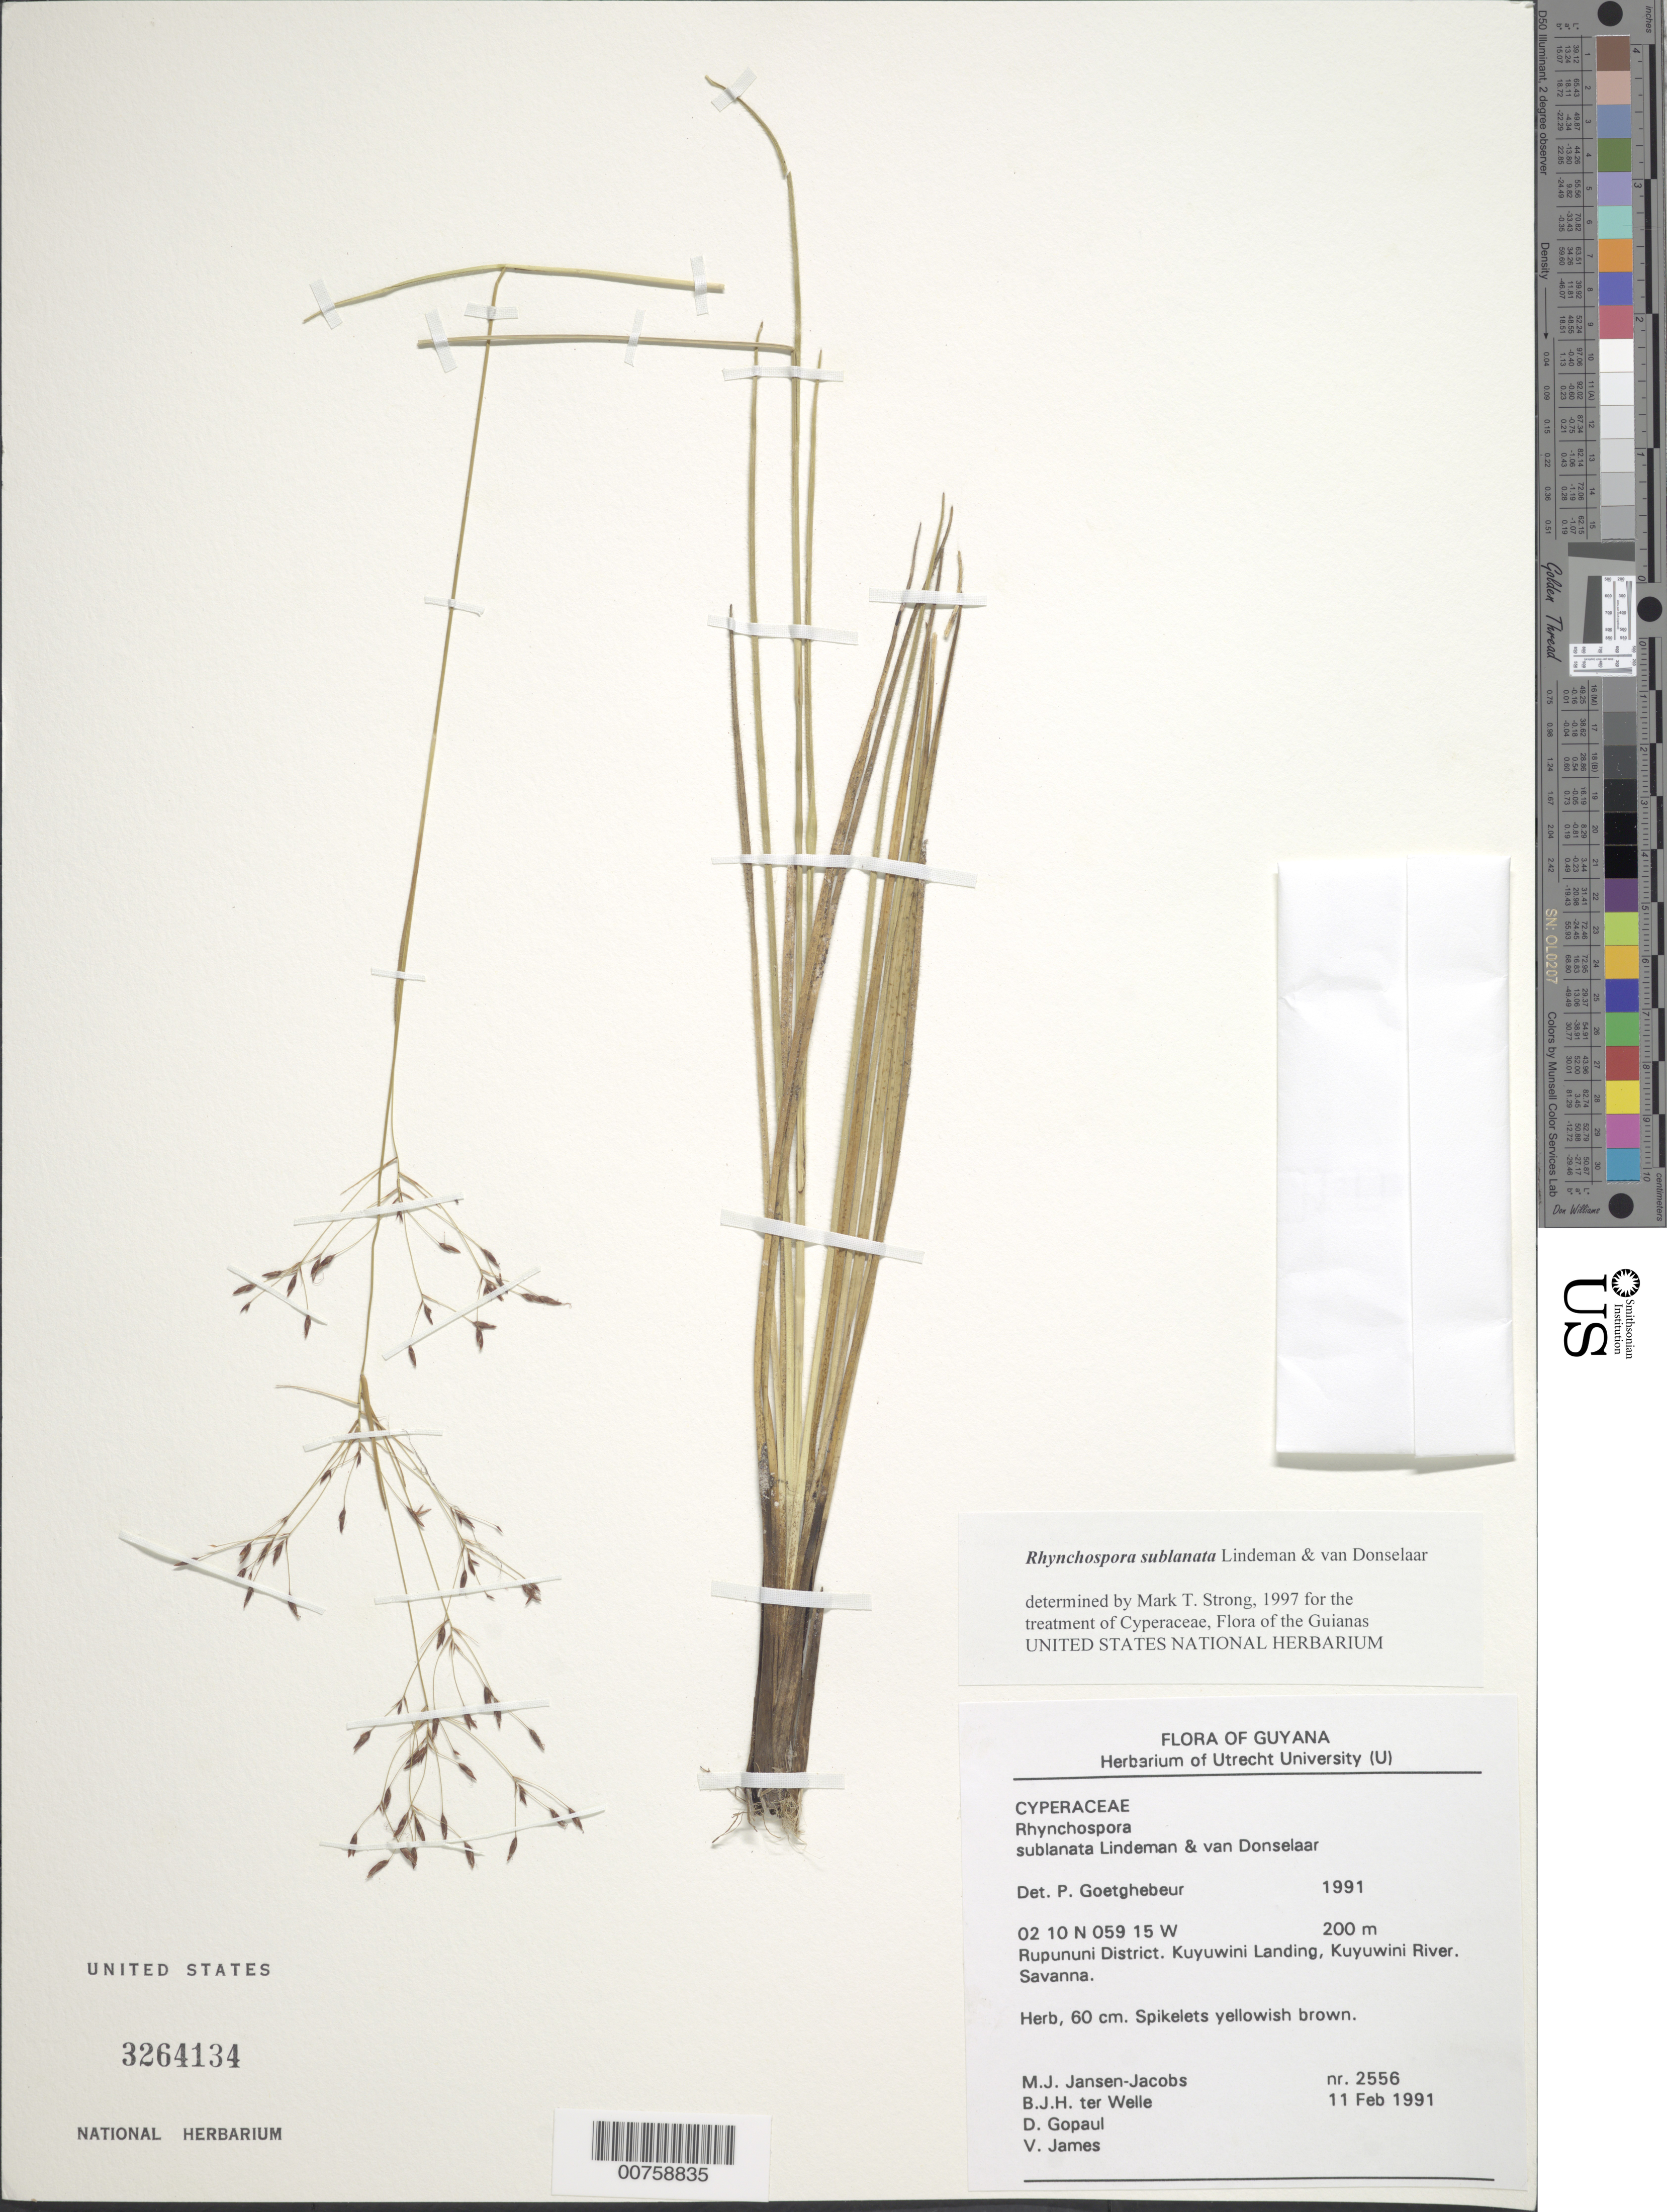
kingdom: Plantae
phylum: Tracheophyta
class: Liliopsida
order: Poales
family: Cyperaceae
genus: Rhynchospora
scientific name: Rhynchospora sublanata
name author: Lindeman & Donsel.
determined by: Strong, M. T., (US), Smithsonian Institution - National Museum of Natural History (UNITED STATES)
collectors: M. J. Jansen-Jacobs, B. Welle, D. Gopaul & V. James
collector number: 2556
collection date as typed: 11-Feb-91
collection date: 1991-02-11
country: Guyana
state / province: U. Takutu-U. Essequibo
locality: Kuyuwini Landing, Kuyuwini River, Rupununi District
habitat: Savanna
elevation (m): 200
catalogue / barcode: US 3264134